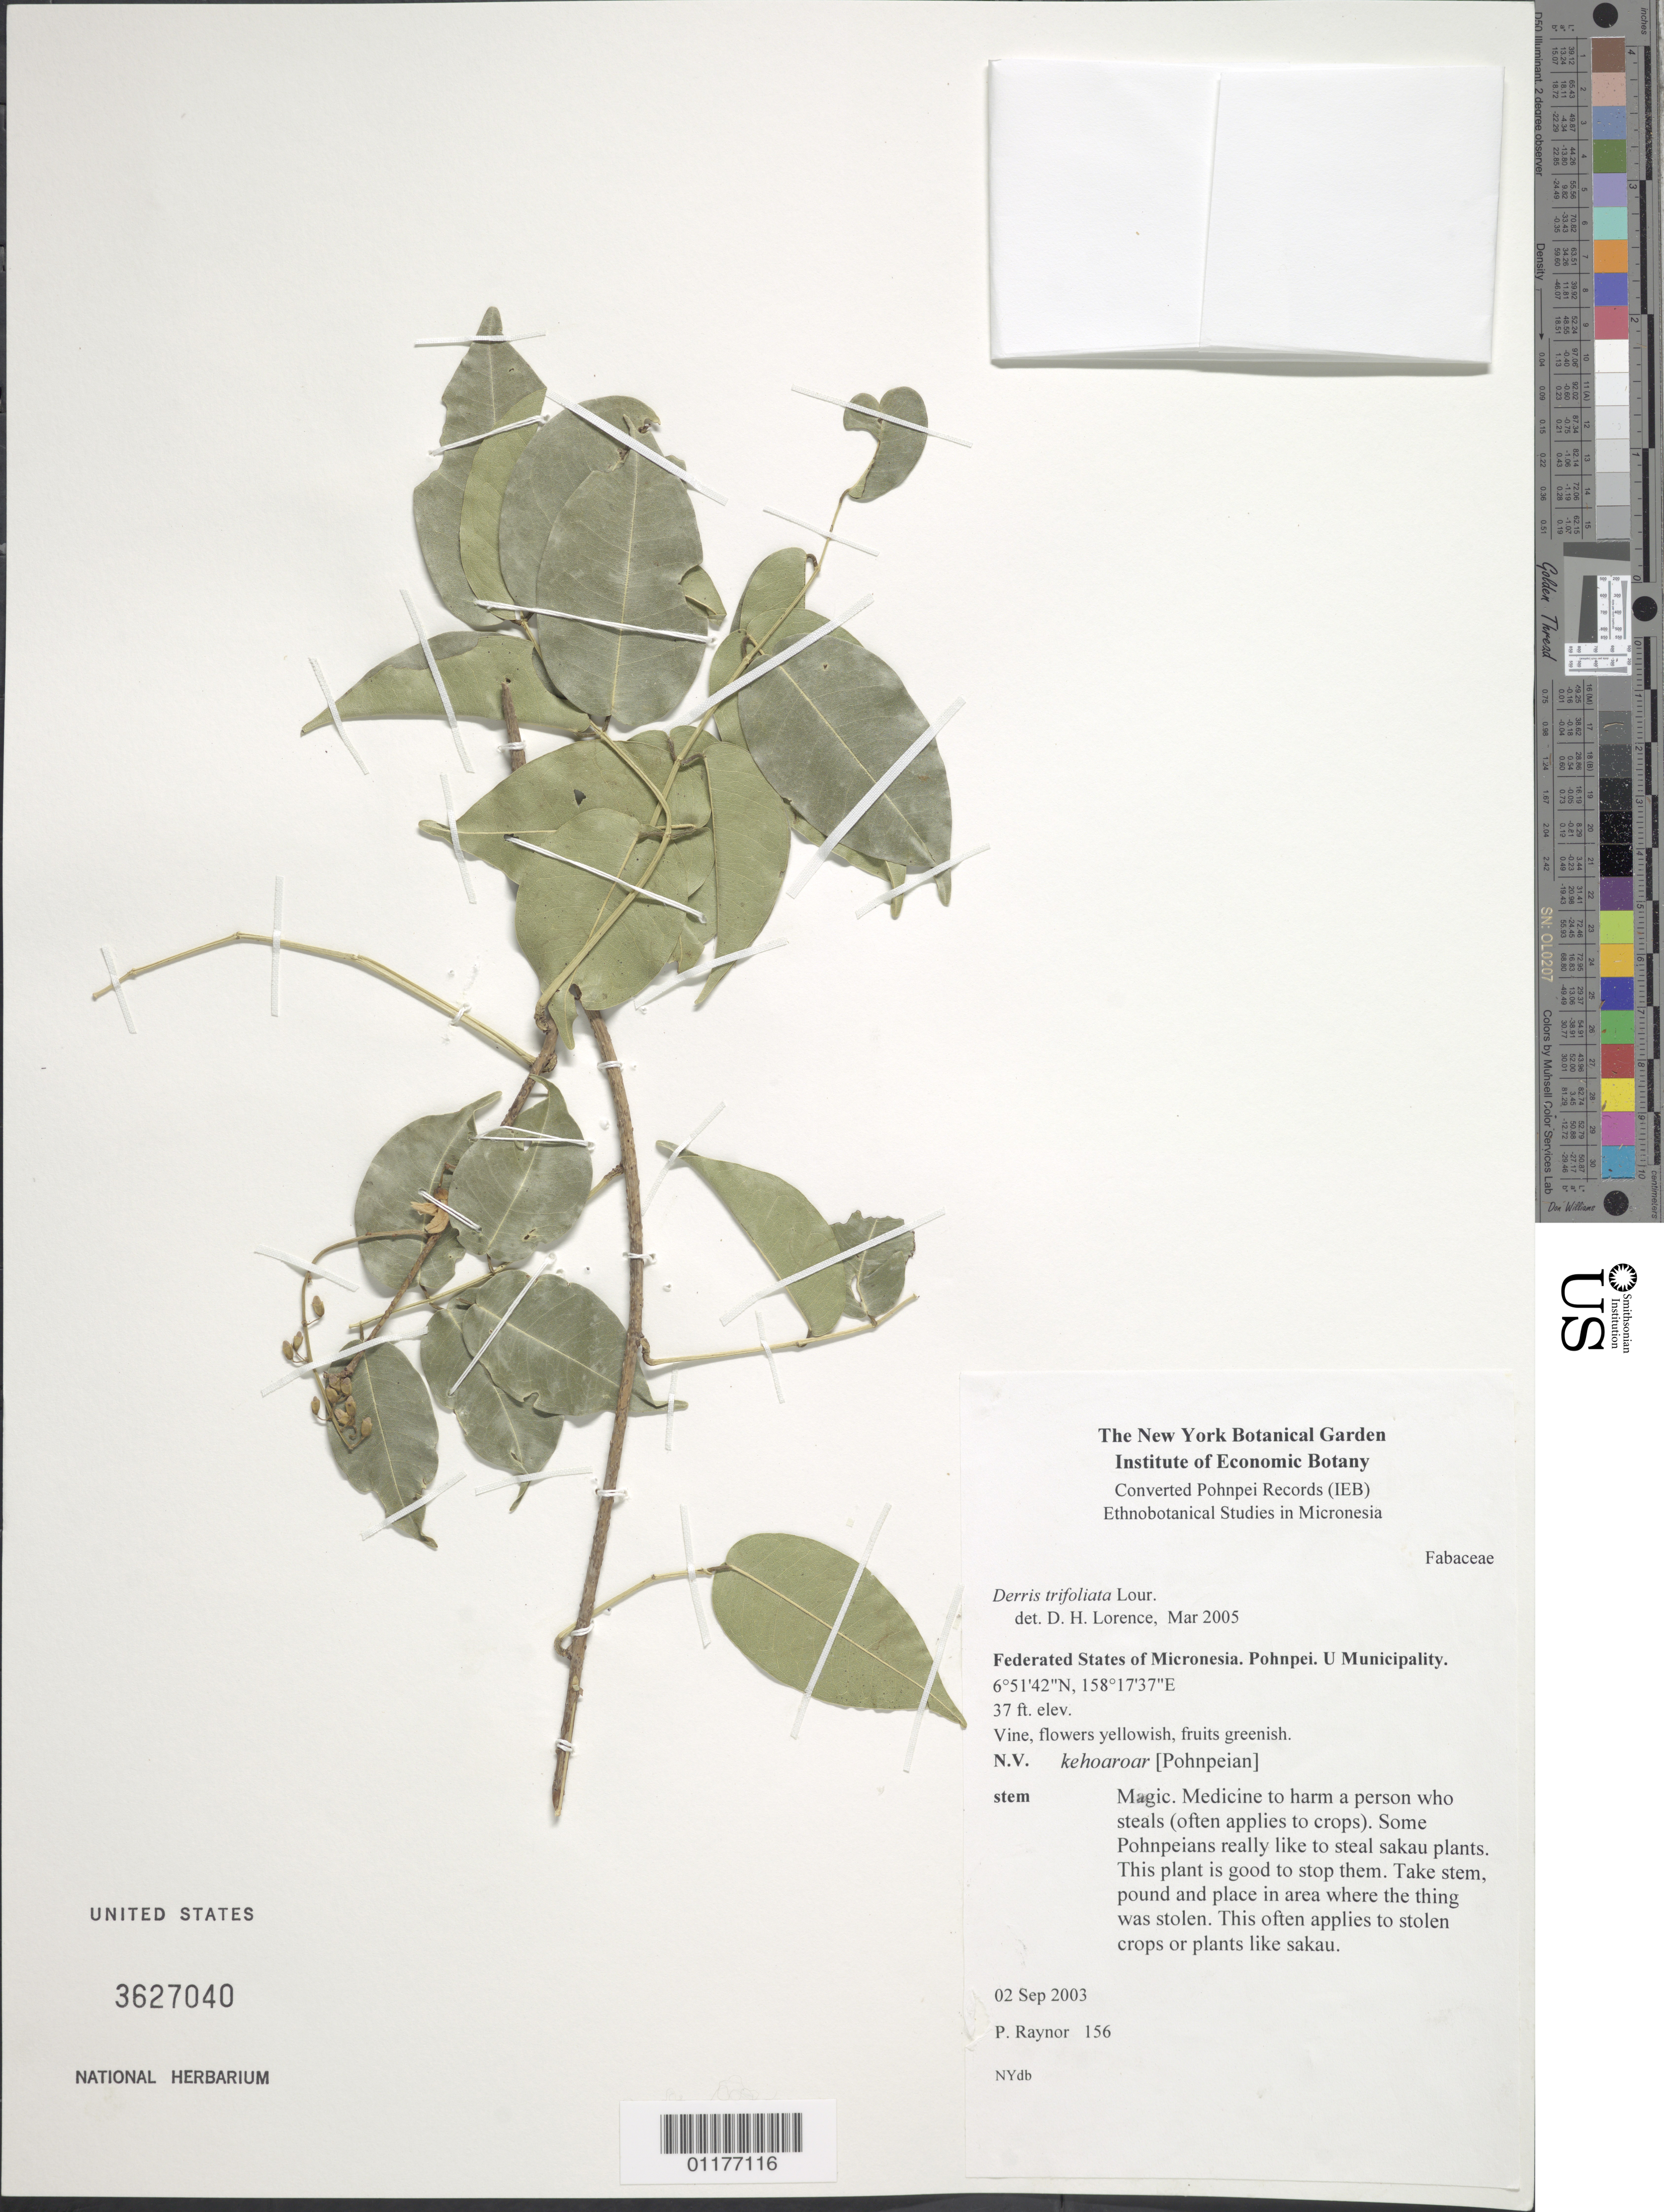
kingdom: Plantae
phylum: Tracheophyta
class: Magnoliopsida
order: Fabales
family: Fabaceae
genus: Derris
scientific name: Derris trifoliata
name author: Lour.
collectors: P. Raynor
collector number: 156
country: Micronesia, Federated States of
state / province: Pohnpei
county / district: Uh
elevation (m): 11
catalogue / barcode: US 3627040